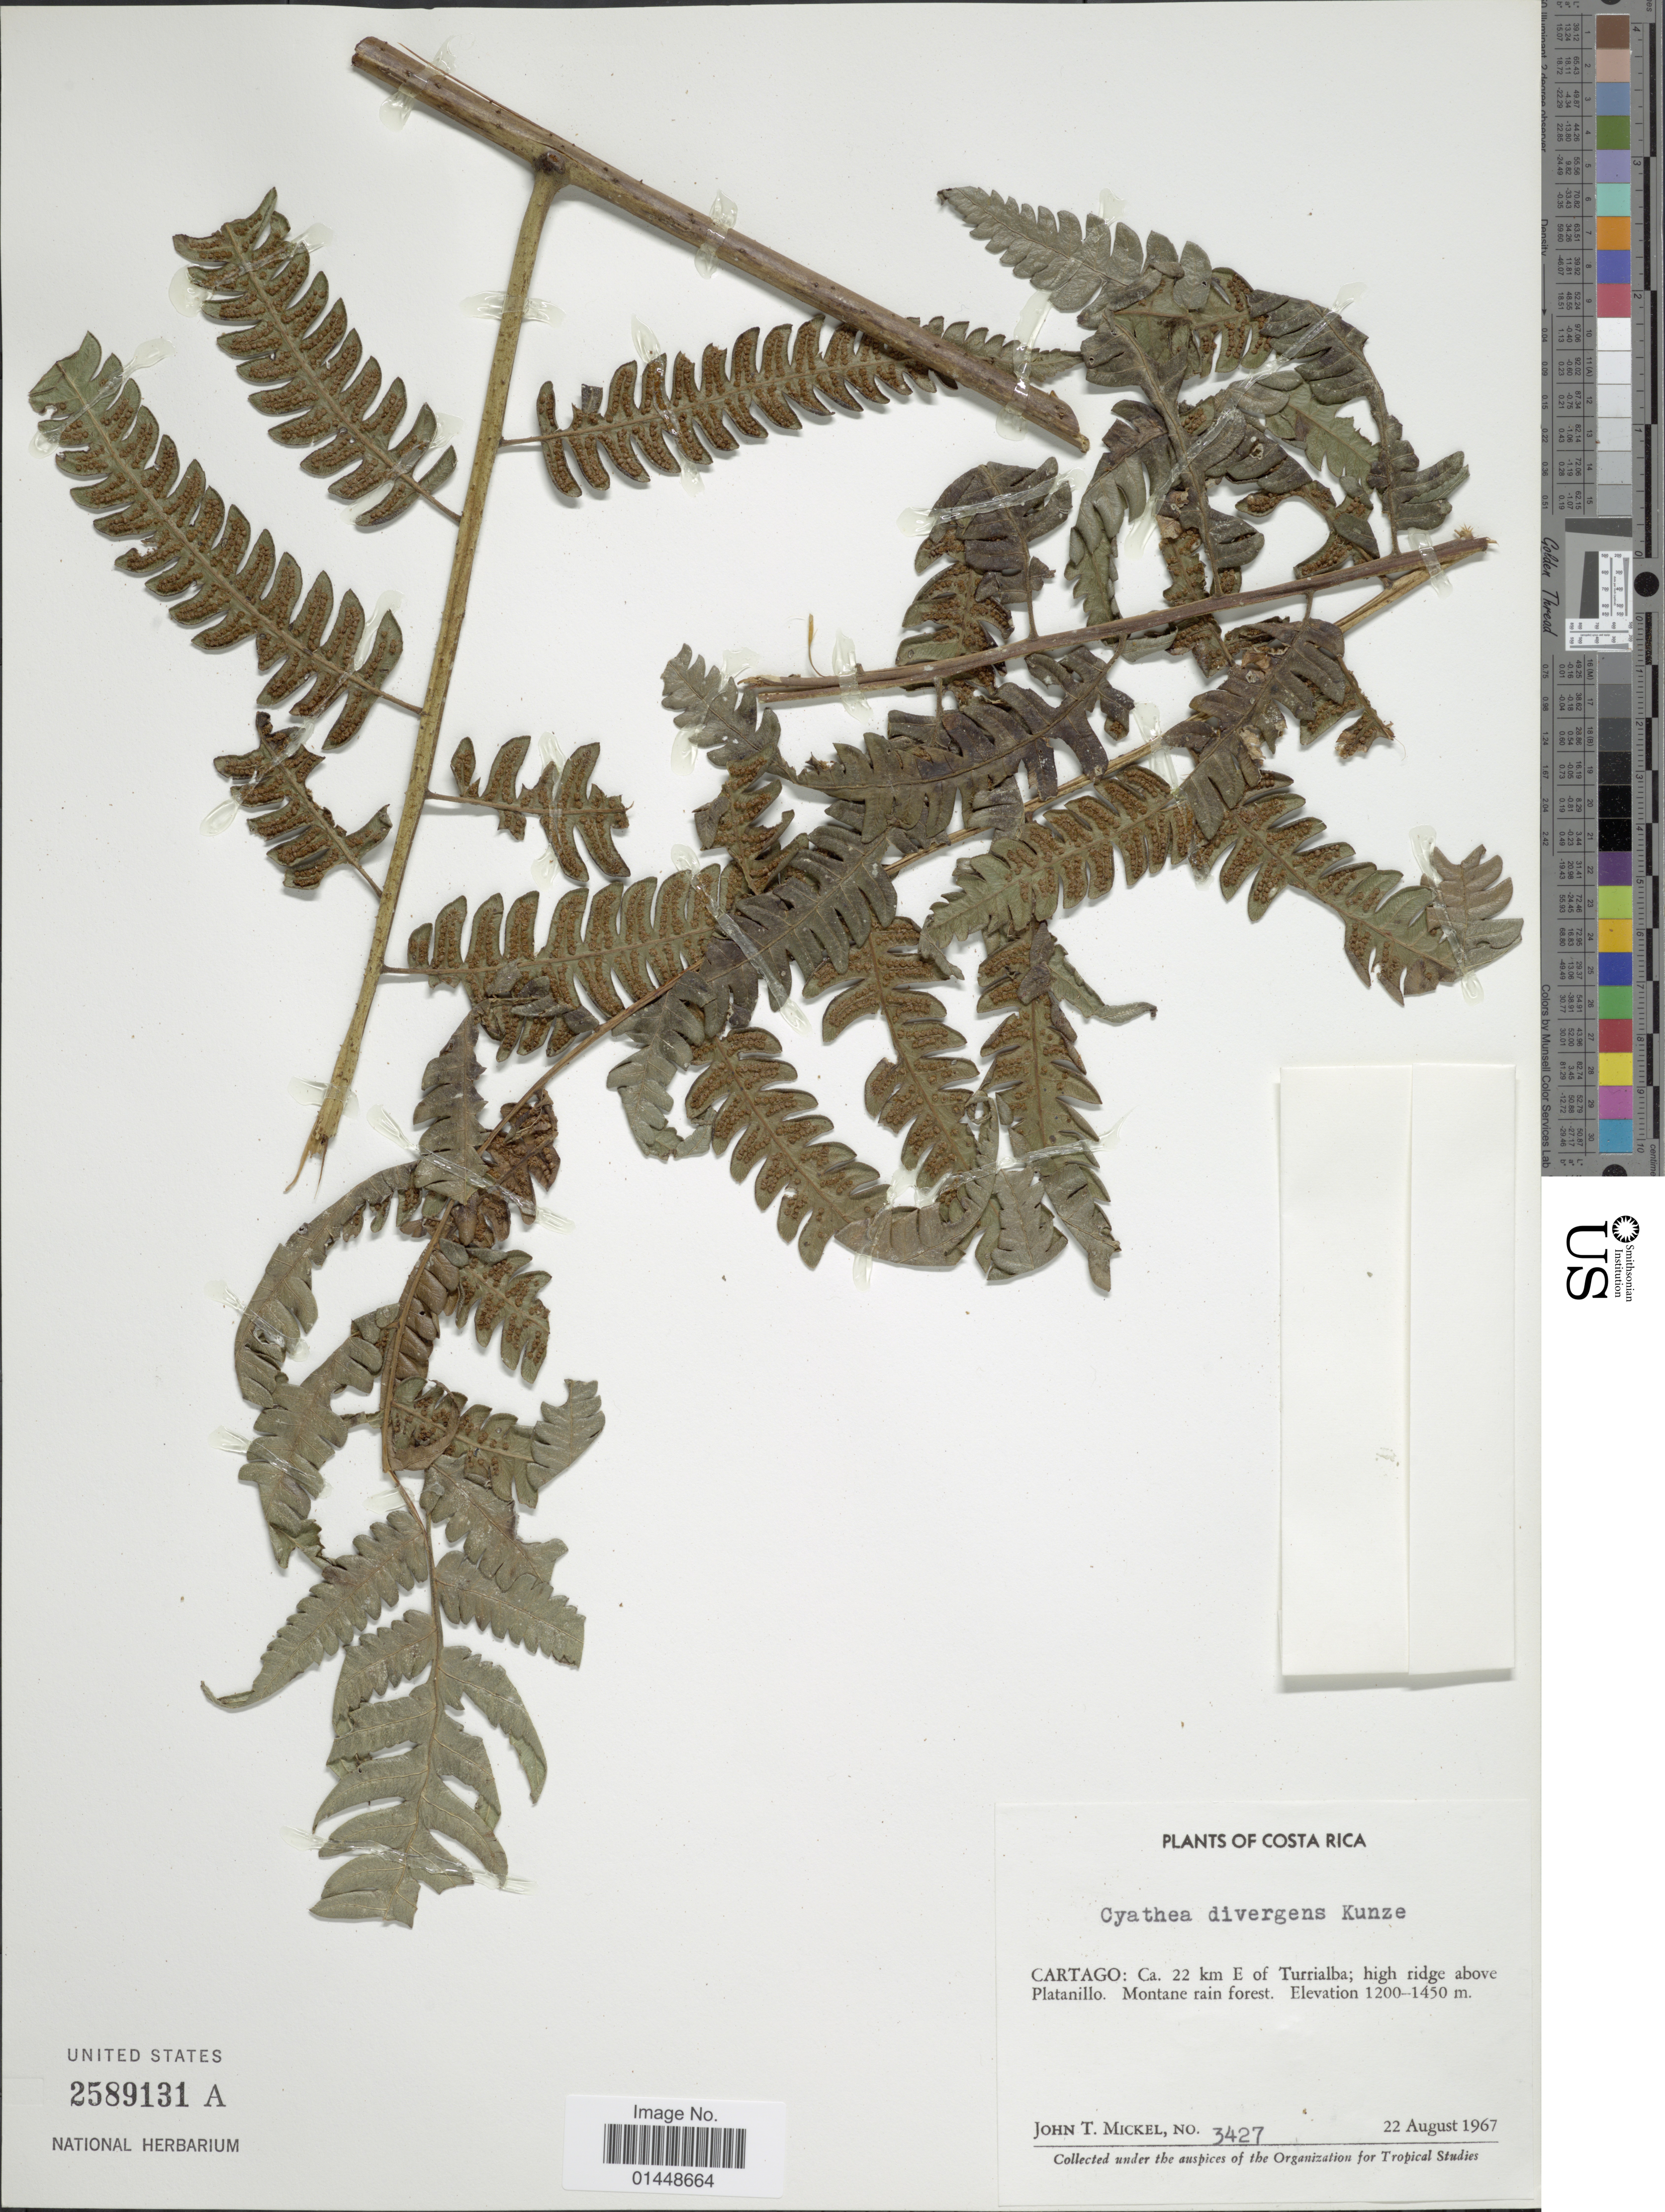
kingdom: Plantae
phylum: Tracheophyta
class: Polypodiopsida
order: Cyatheales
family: Cyatheaceae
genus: Cyathea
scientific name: Cyathea divergens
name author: Kunze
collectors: J. T. Mickel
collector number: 3427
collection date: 1967-08-22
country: Costa Rica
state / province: Cartago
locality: Cartago: Ca. 22 km E of Turrialba; high ridge above Platanillo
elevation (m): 1200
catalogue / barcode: US 2589131A